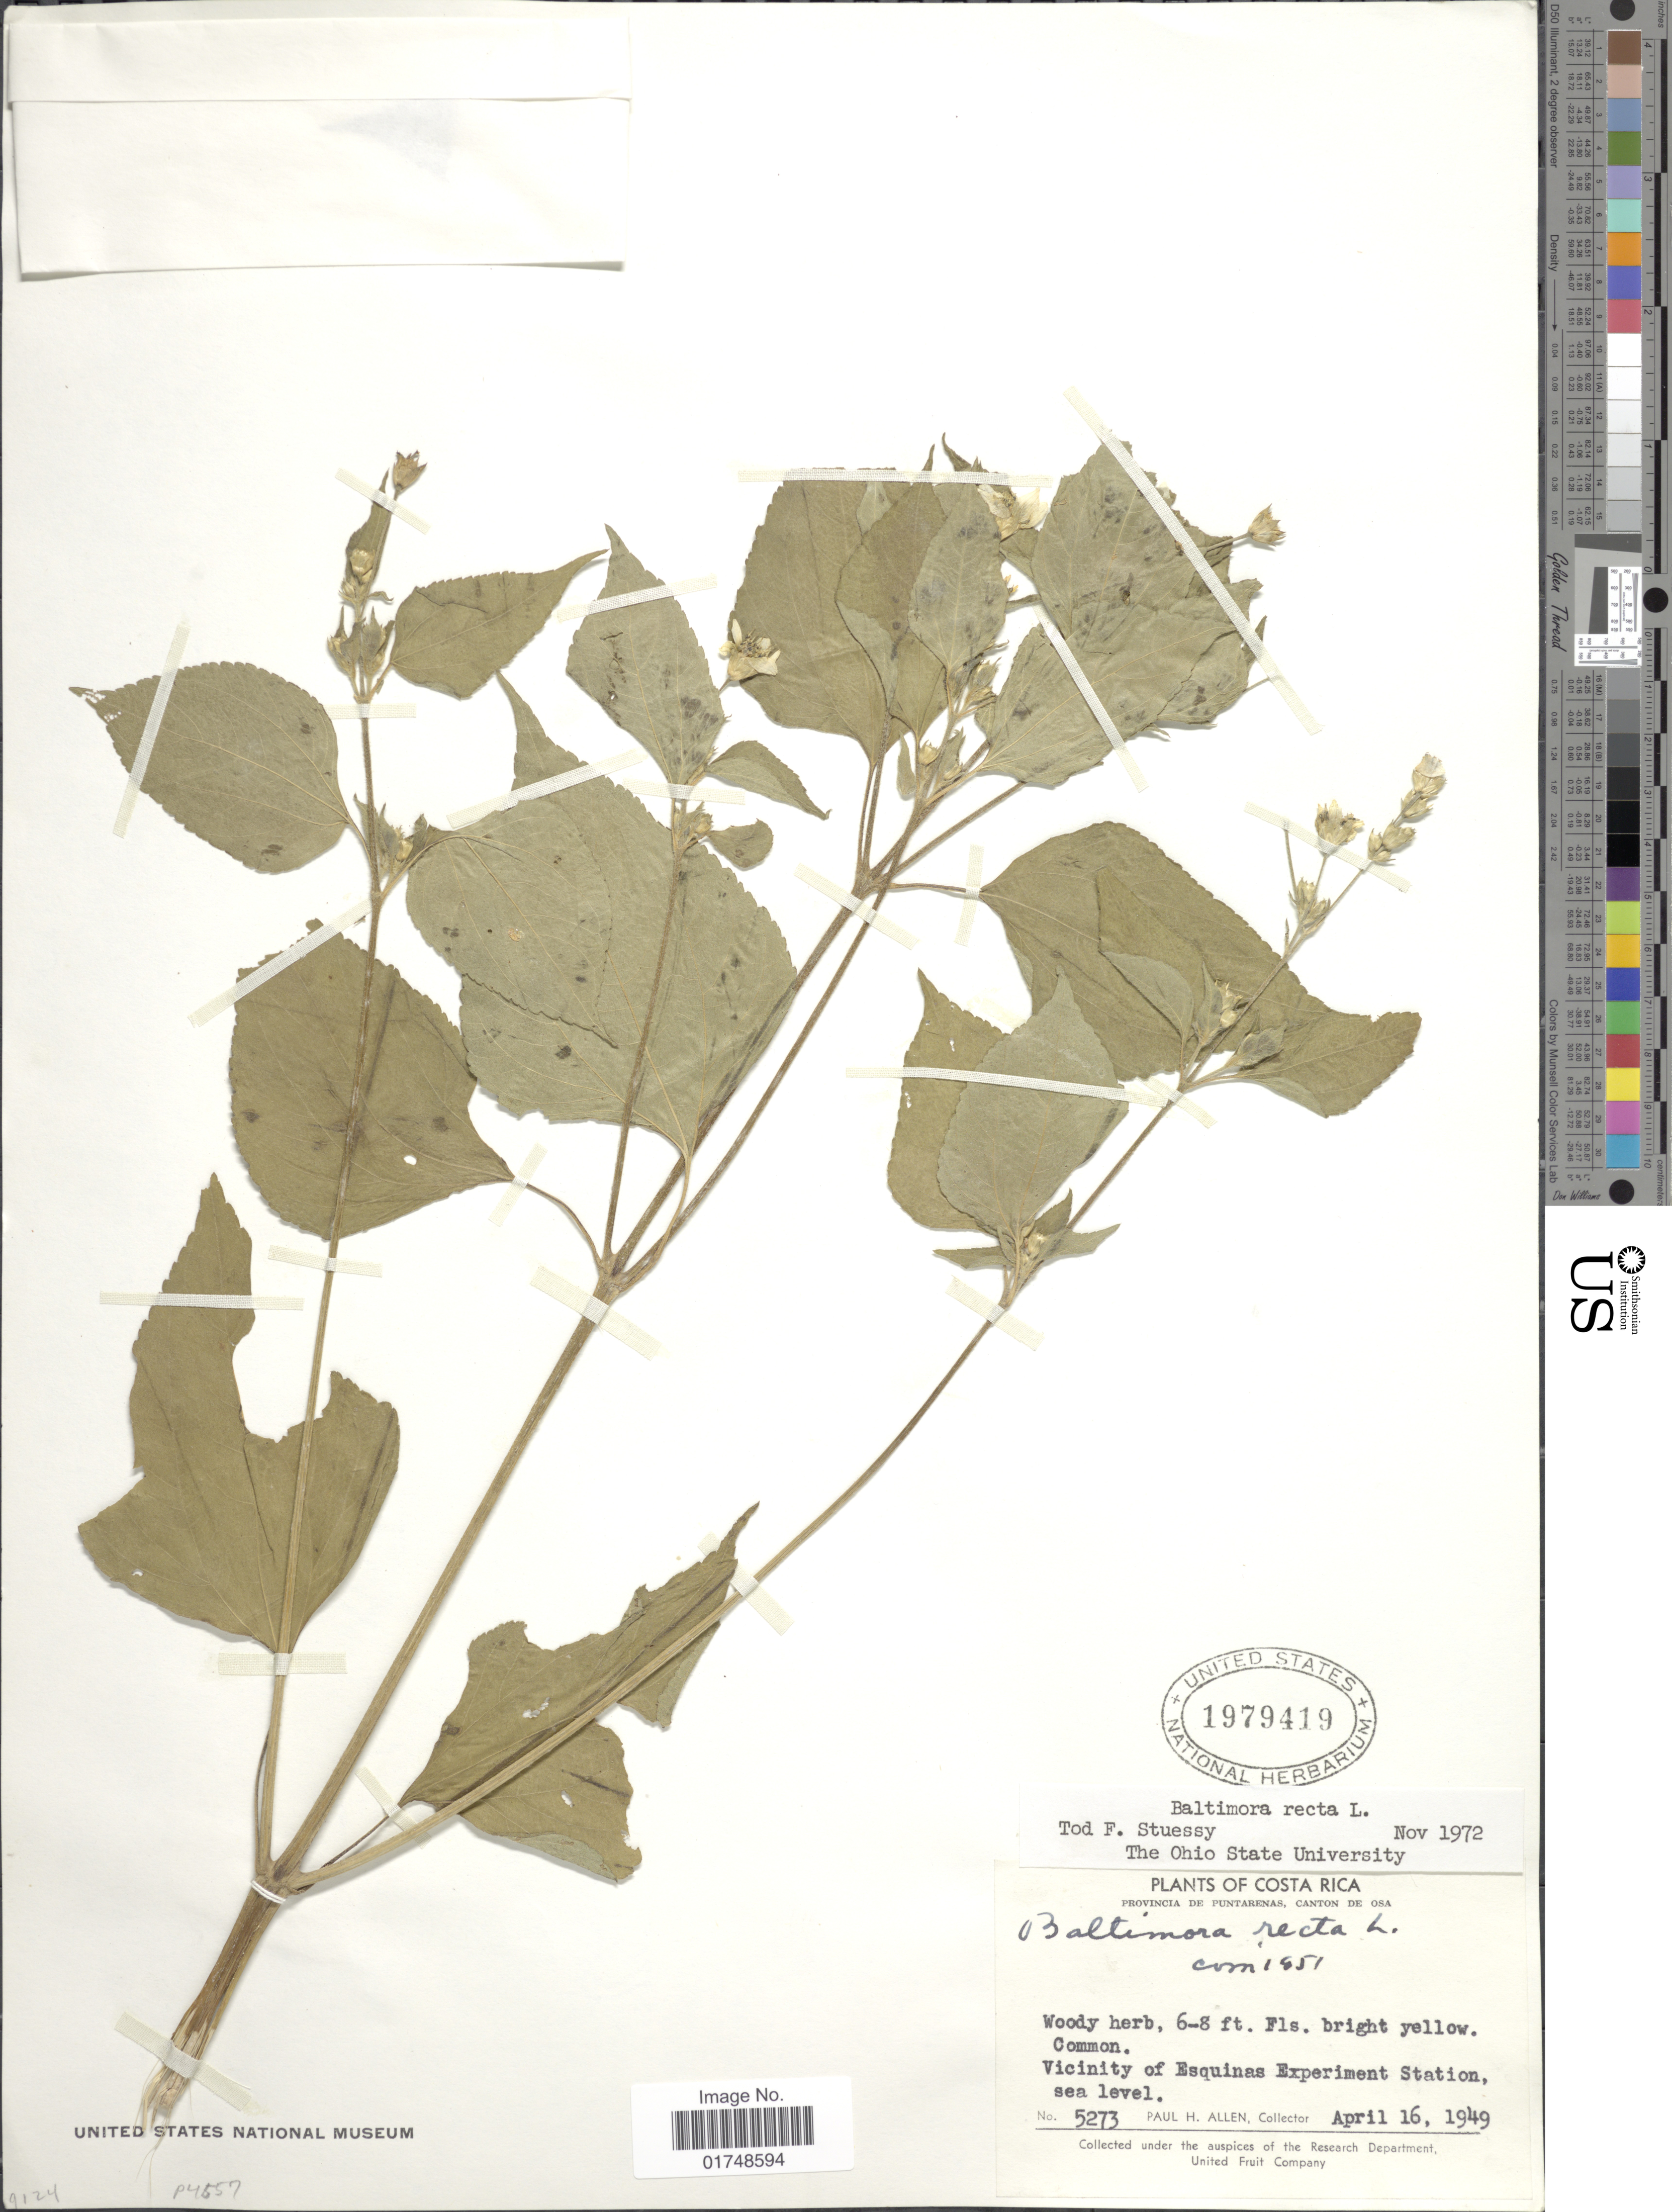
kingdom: Plantae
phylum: Tracheophyta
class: Magnoliopsida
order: Asterales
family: Asteraceae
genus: Baltimora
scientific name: Baltimora recta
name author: L.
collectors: P. H. Allen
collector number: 5273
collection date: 1949-04-16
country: Costa Rica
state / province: Puntarenas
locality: Provincia de Puntarenas, Canton de Osa. Vicinity of Esquinas Experiment Station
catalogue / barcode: US 1979419